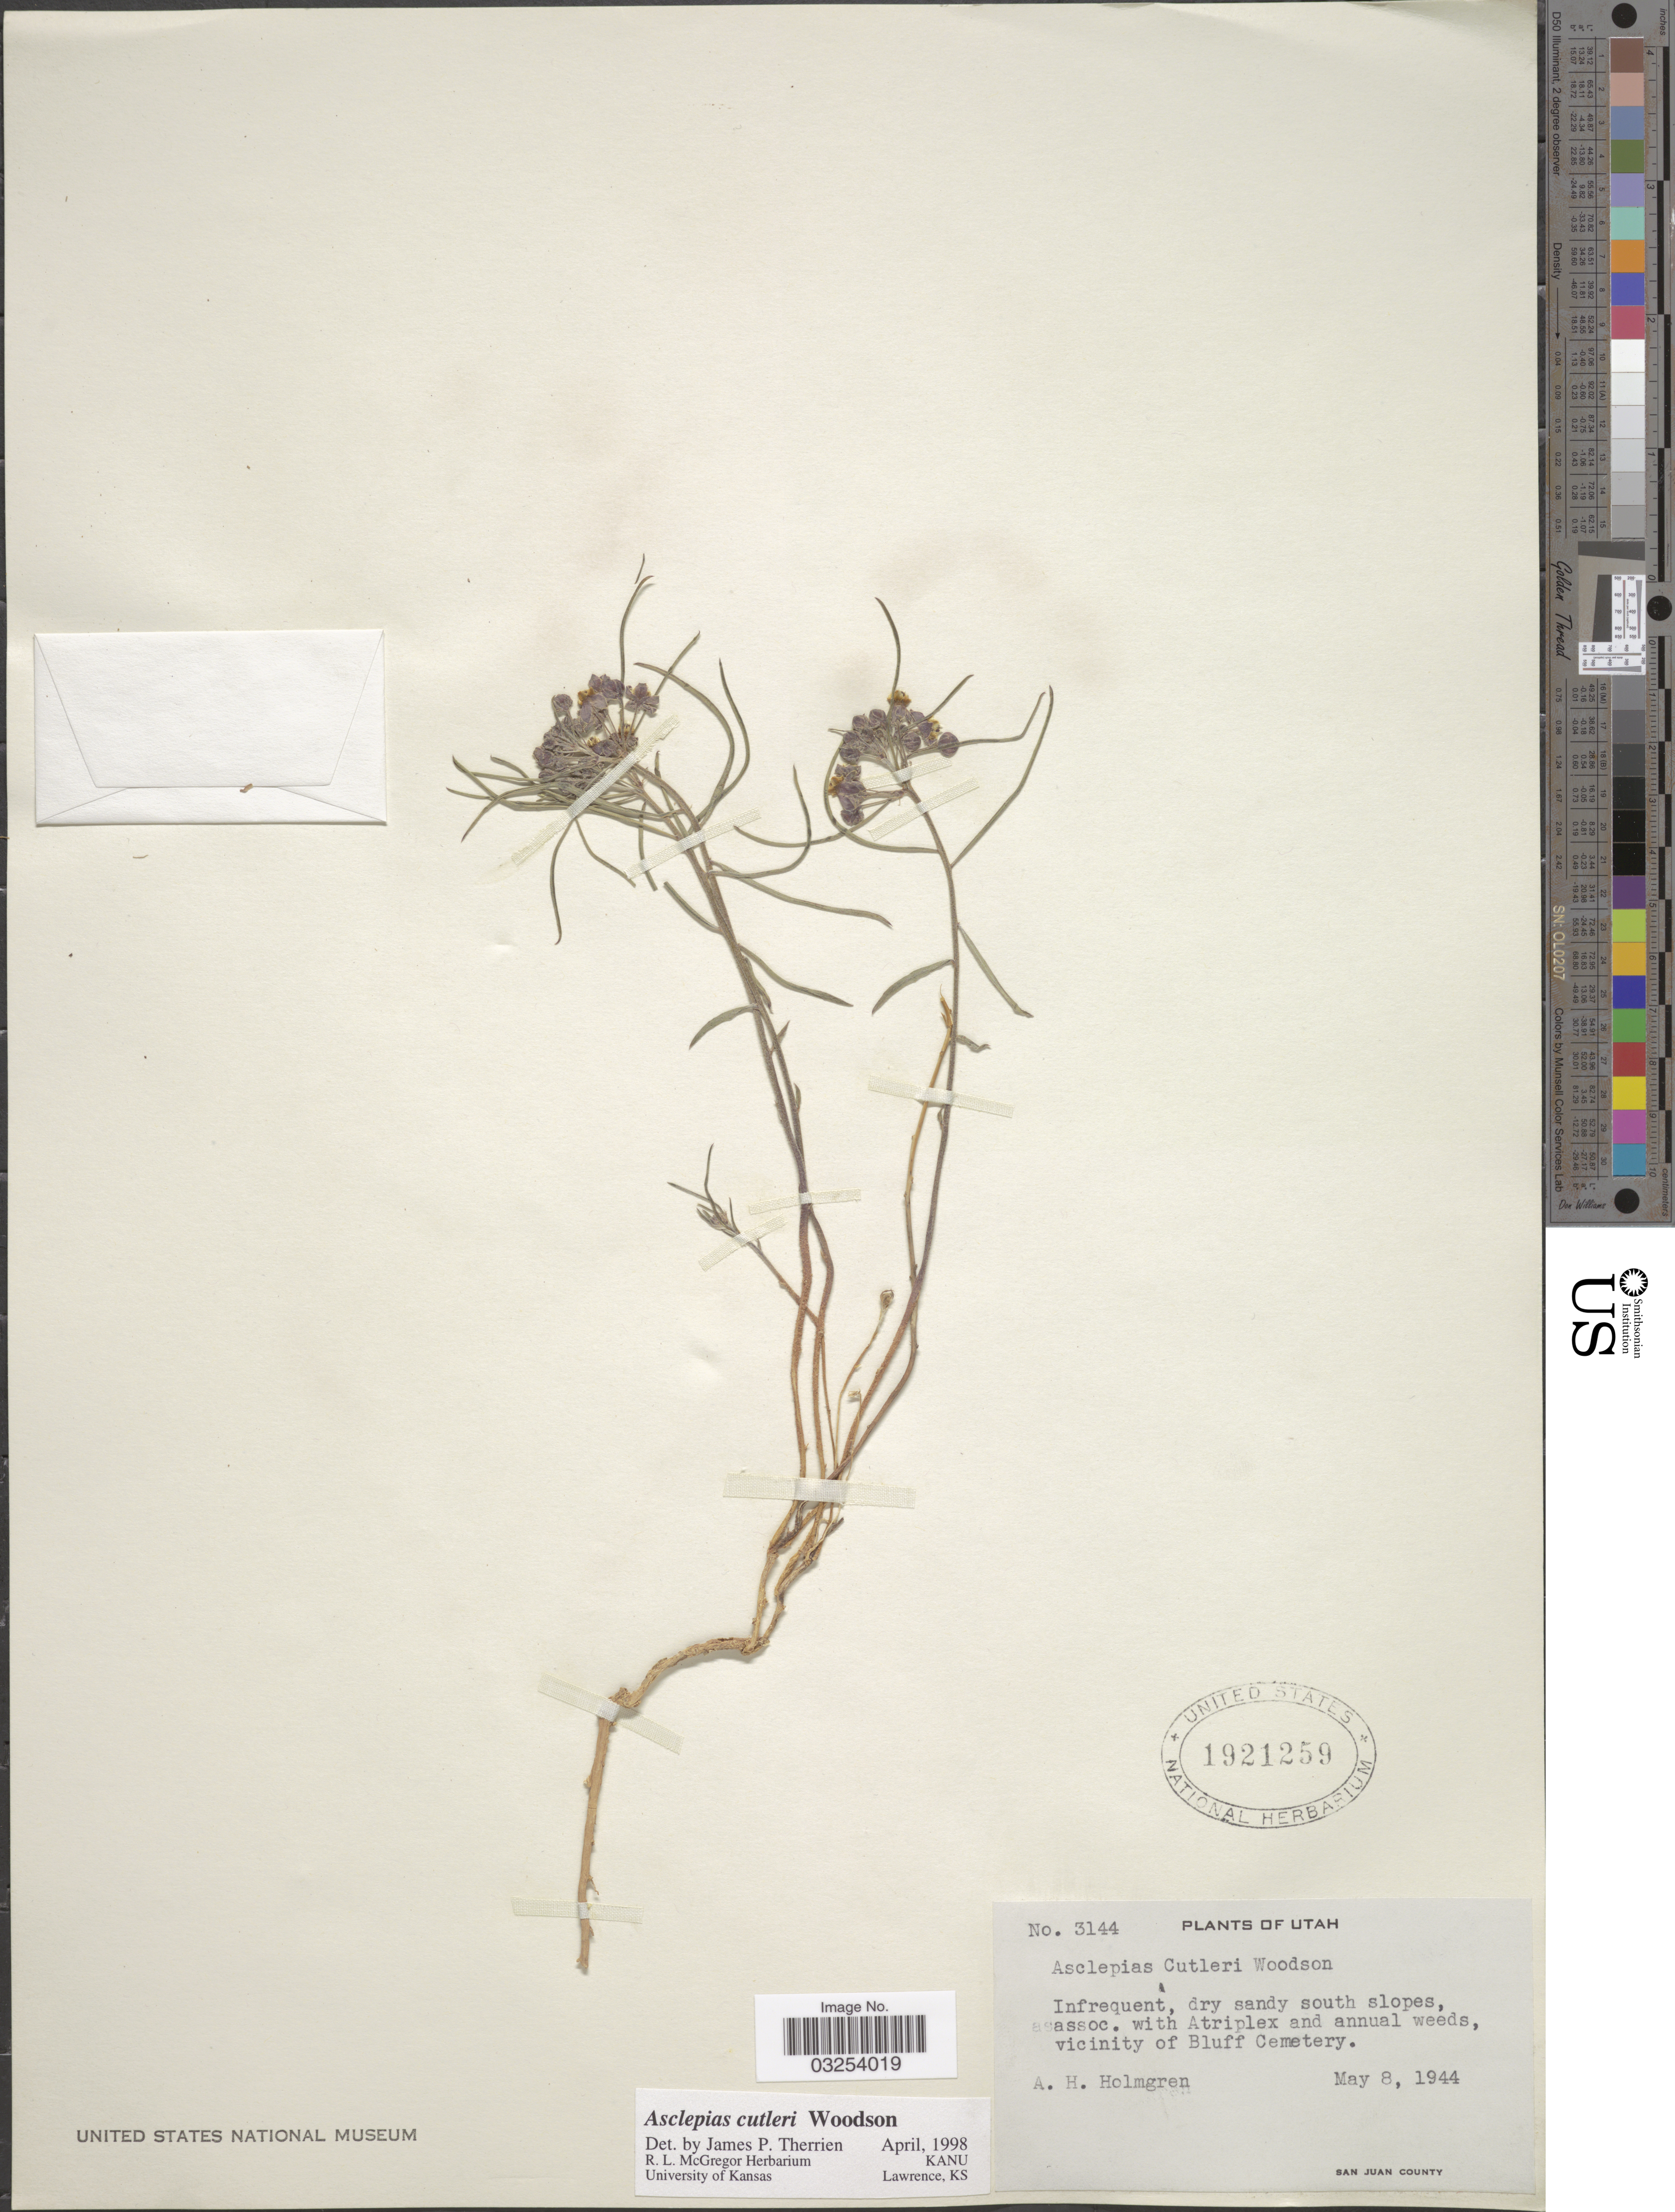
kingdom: Plantae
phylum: Tracheophyta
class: Magnoliopsida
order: Gentianales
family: Apocynaceae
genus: Asclepias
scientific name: Asclepias cutleri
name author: Woodson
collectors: A. H. Holmgren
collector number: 3144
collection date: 1944-05-08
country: United States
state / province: Utah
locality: Vicinity of Bluff Cemetery. San Juan County.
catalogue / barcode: US 1921259